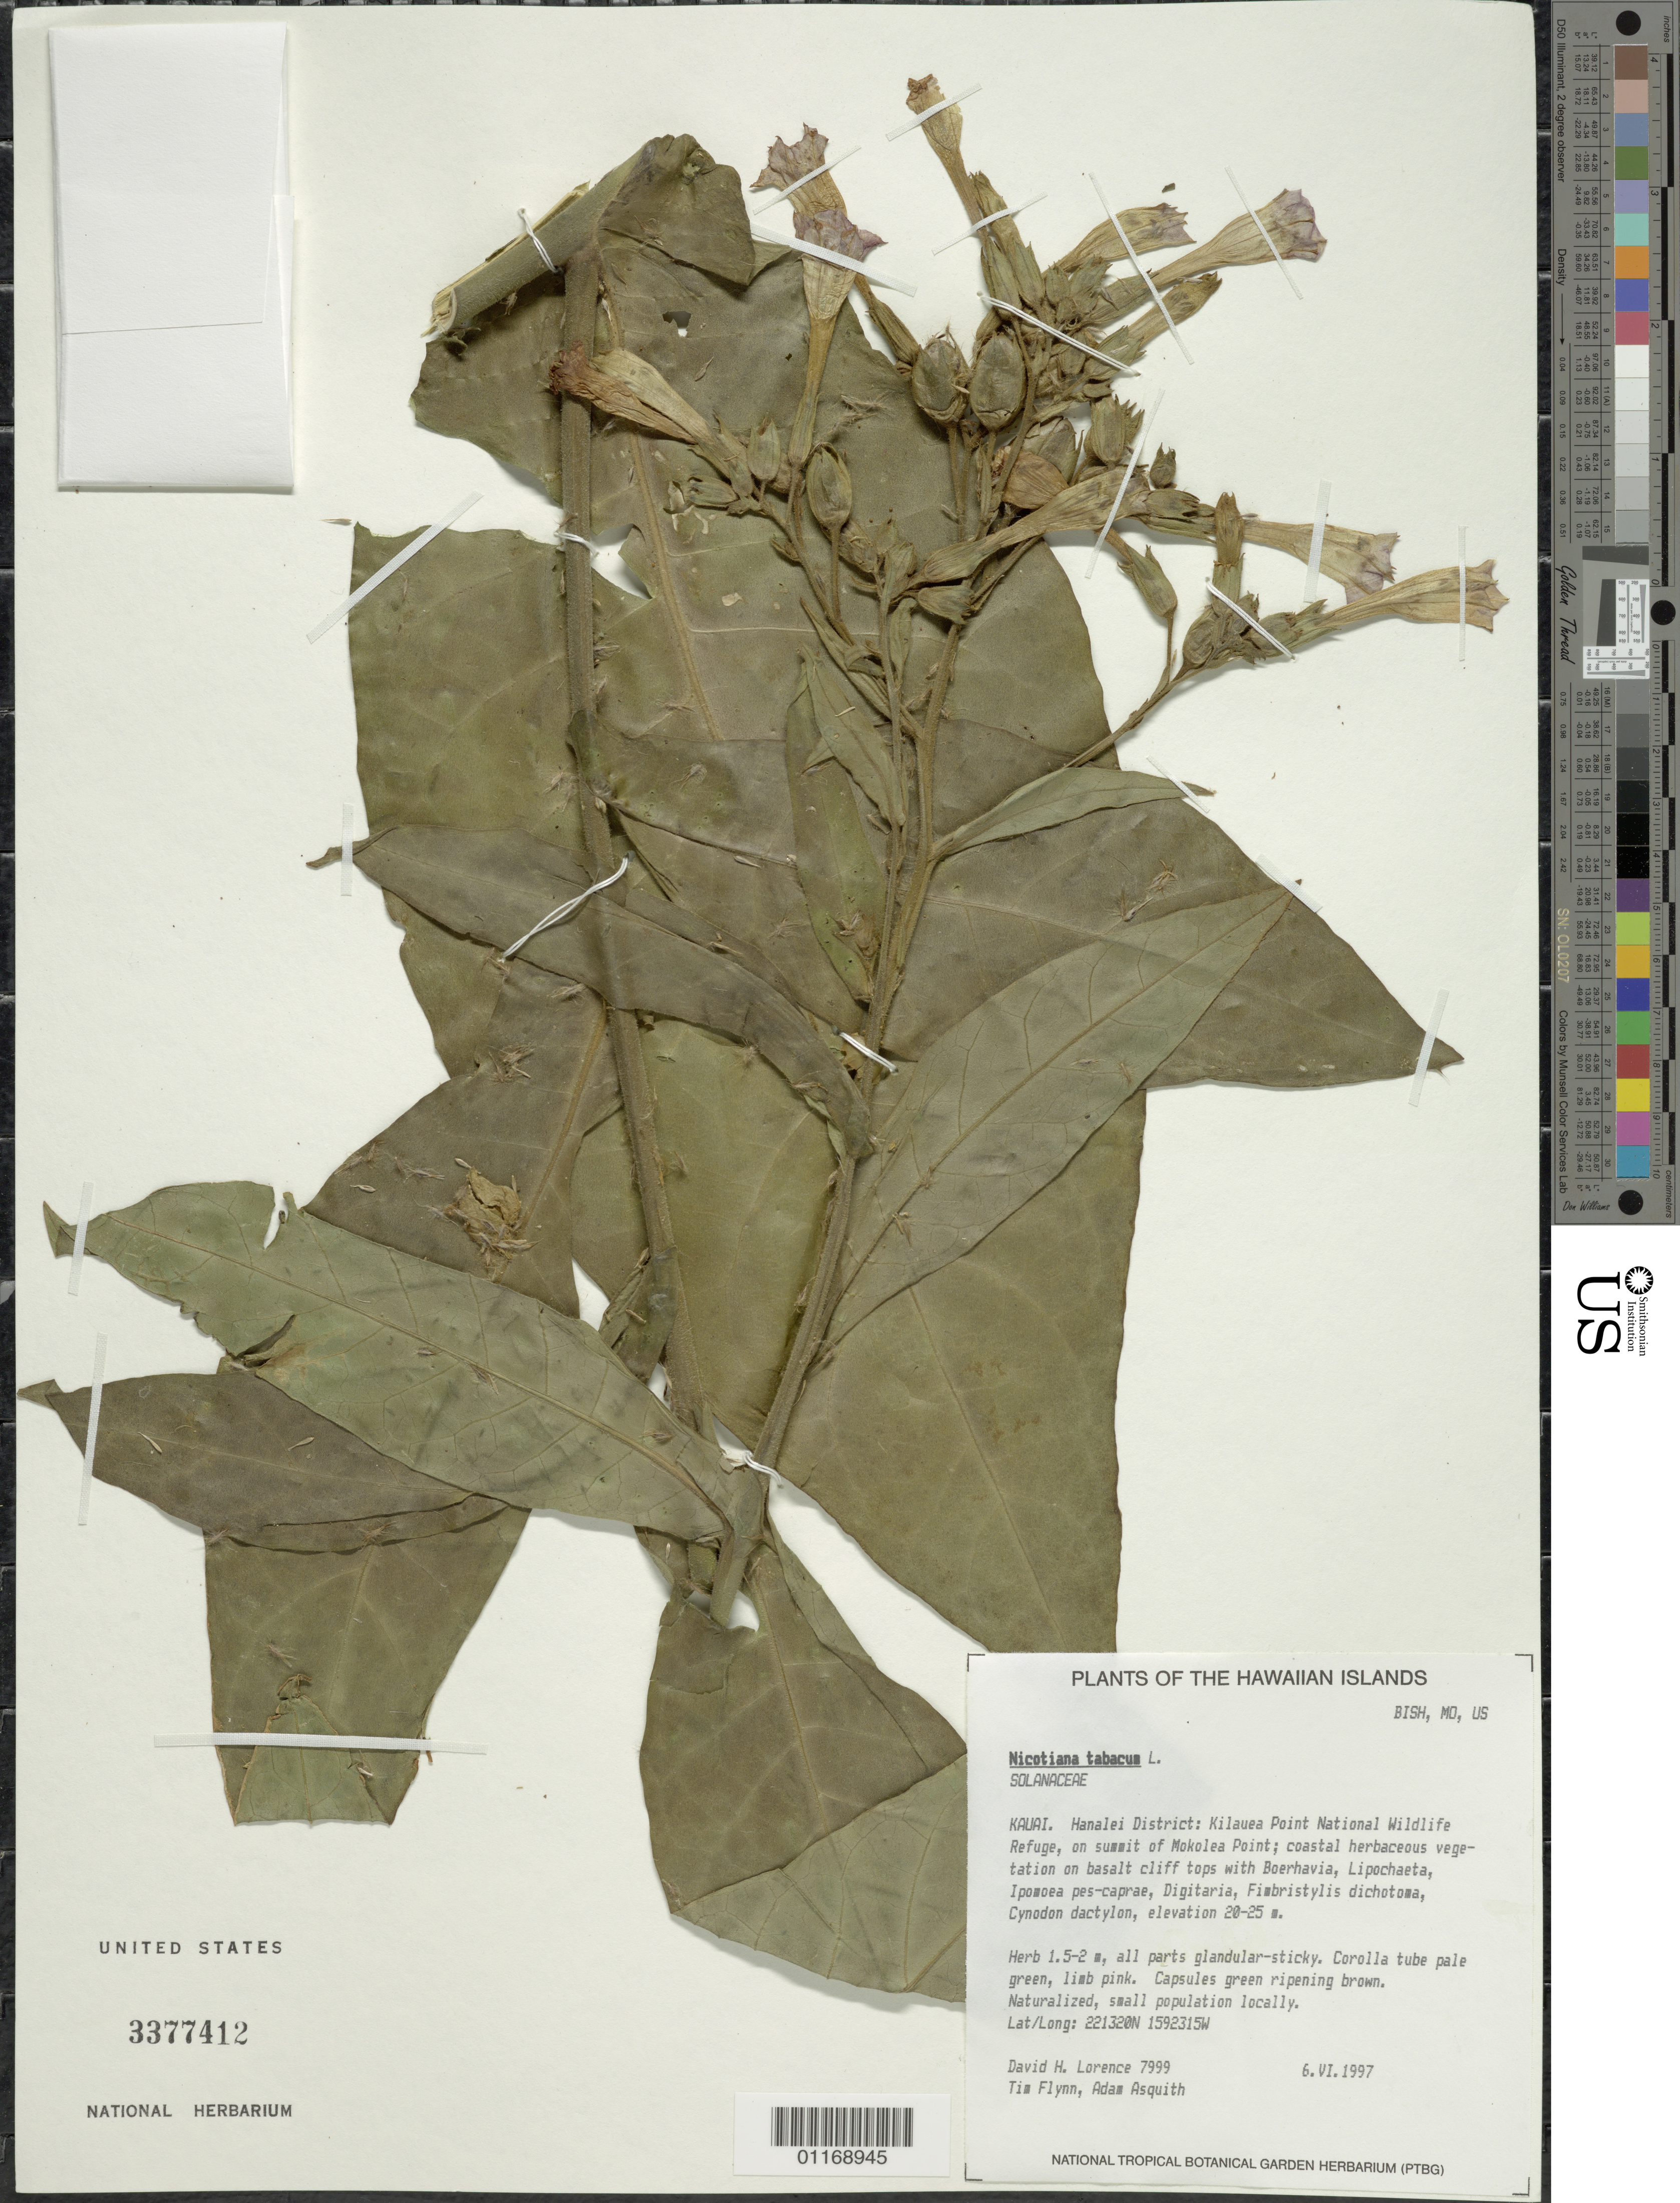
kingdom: Plantae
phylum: Tracheophyta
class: Magnoliopsida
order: Solanales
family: Solanaceae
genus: Nicotiana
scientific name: Nicotiana tabacum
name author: L.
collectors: D. Lorence, T. W. Flynn & A. Asquith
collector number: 7999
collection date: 1997-06-06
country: United States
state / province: Hawaii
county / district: Kauai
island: Kaua'i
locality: Hanalei District, Kilauea Point National Wildlife Refuge, on summit of Mokolea Point.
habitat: Coastal herbaceous vegetation on basalt cliff tops.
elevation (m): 20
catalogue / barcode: US 3377412